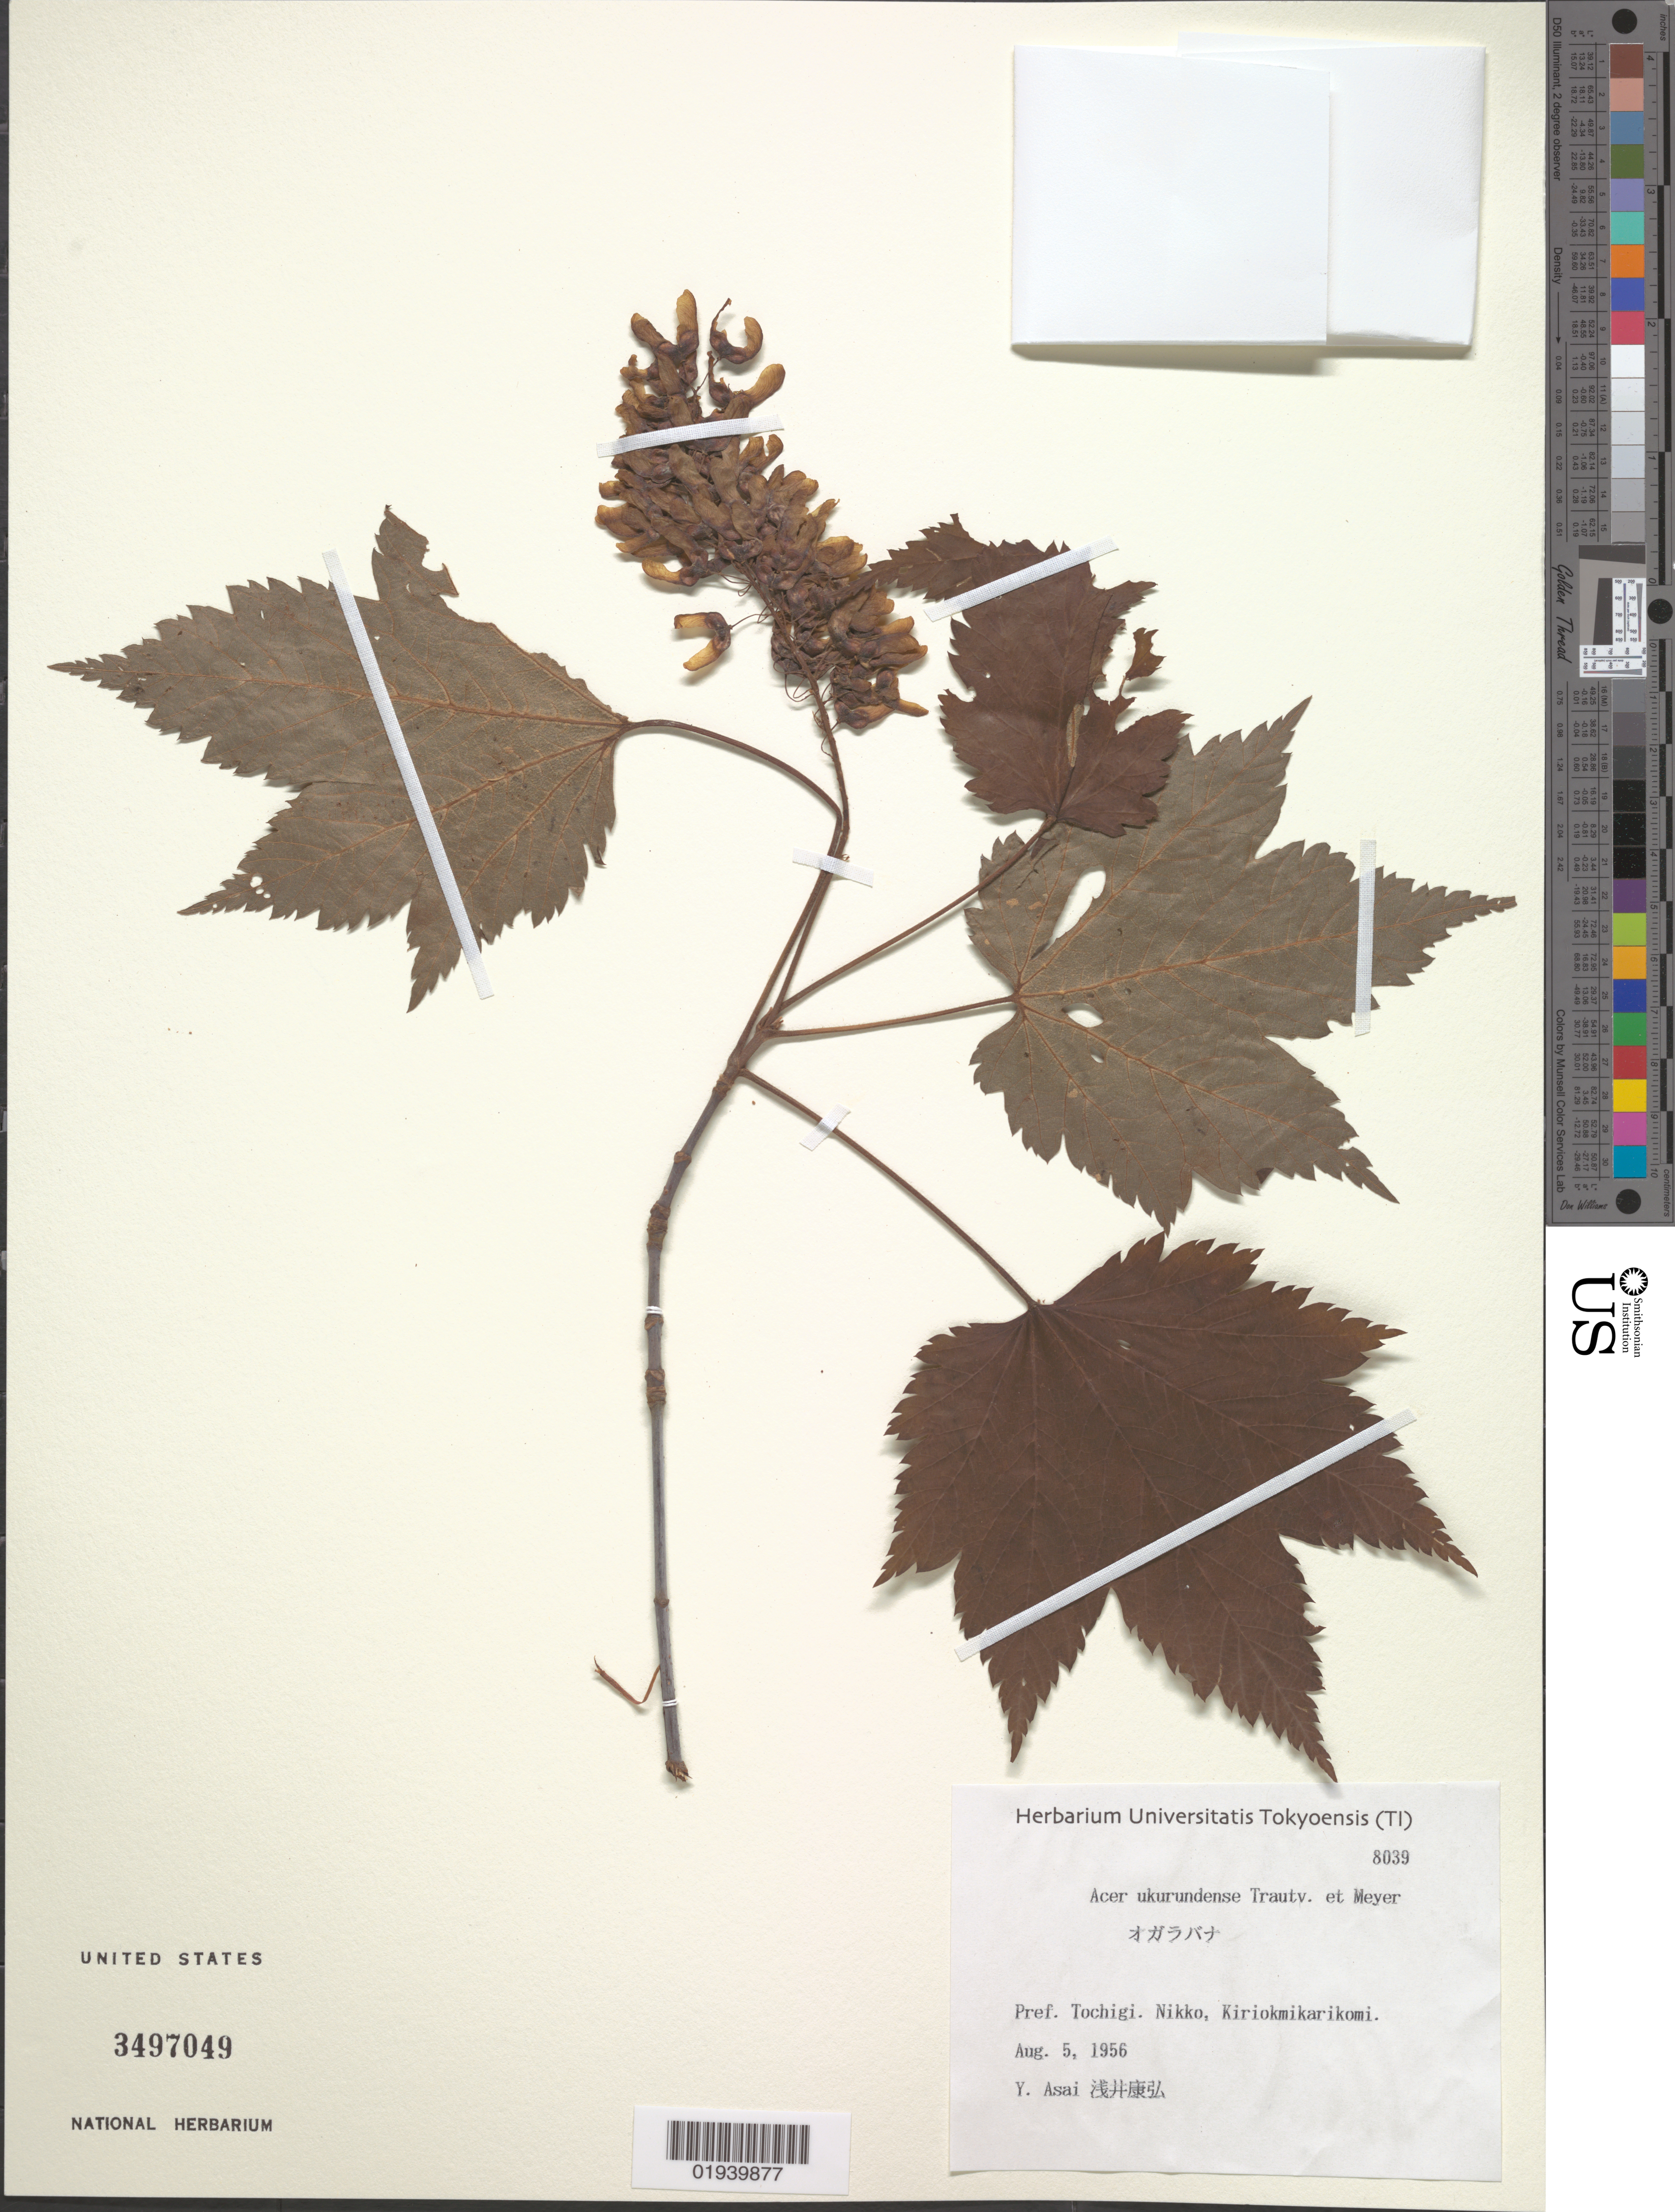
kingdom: Plantae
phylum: Tracheophyta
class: Magnoliopsida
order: Sapindales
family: Sapindaceae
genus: Acer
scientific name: Acer ukurunduense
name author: Trautv. & C.A. Mey.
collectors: Y. Asai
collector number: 8039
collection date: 1956-08-05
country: Japan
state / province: Totigi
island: Honshu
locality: Nikko, Kiriokmikarikomi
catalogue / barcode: US 3497049